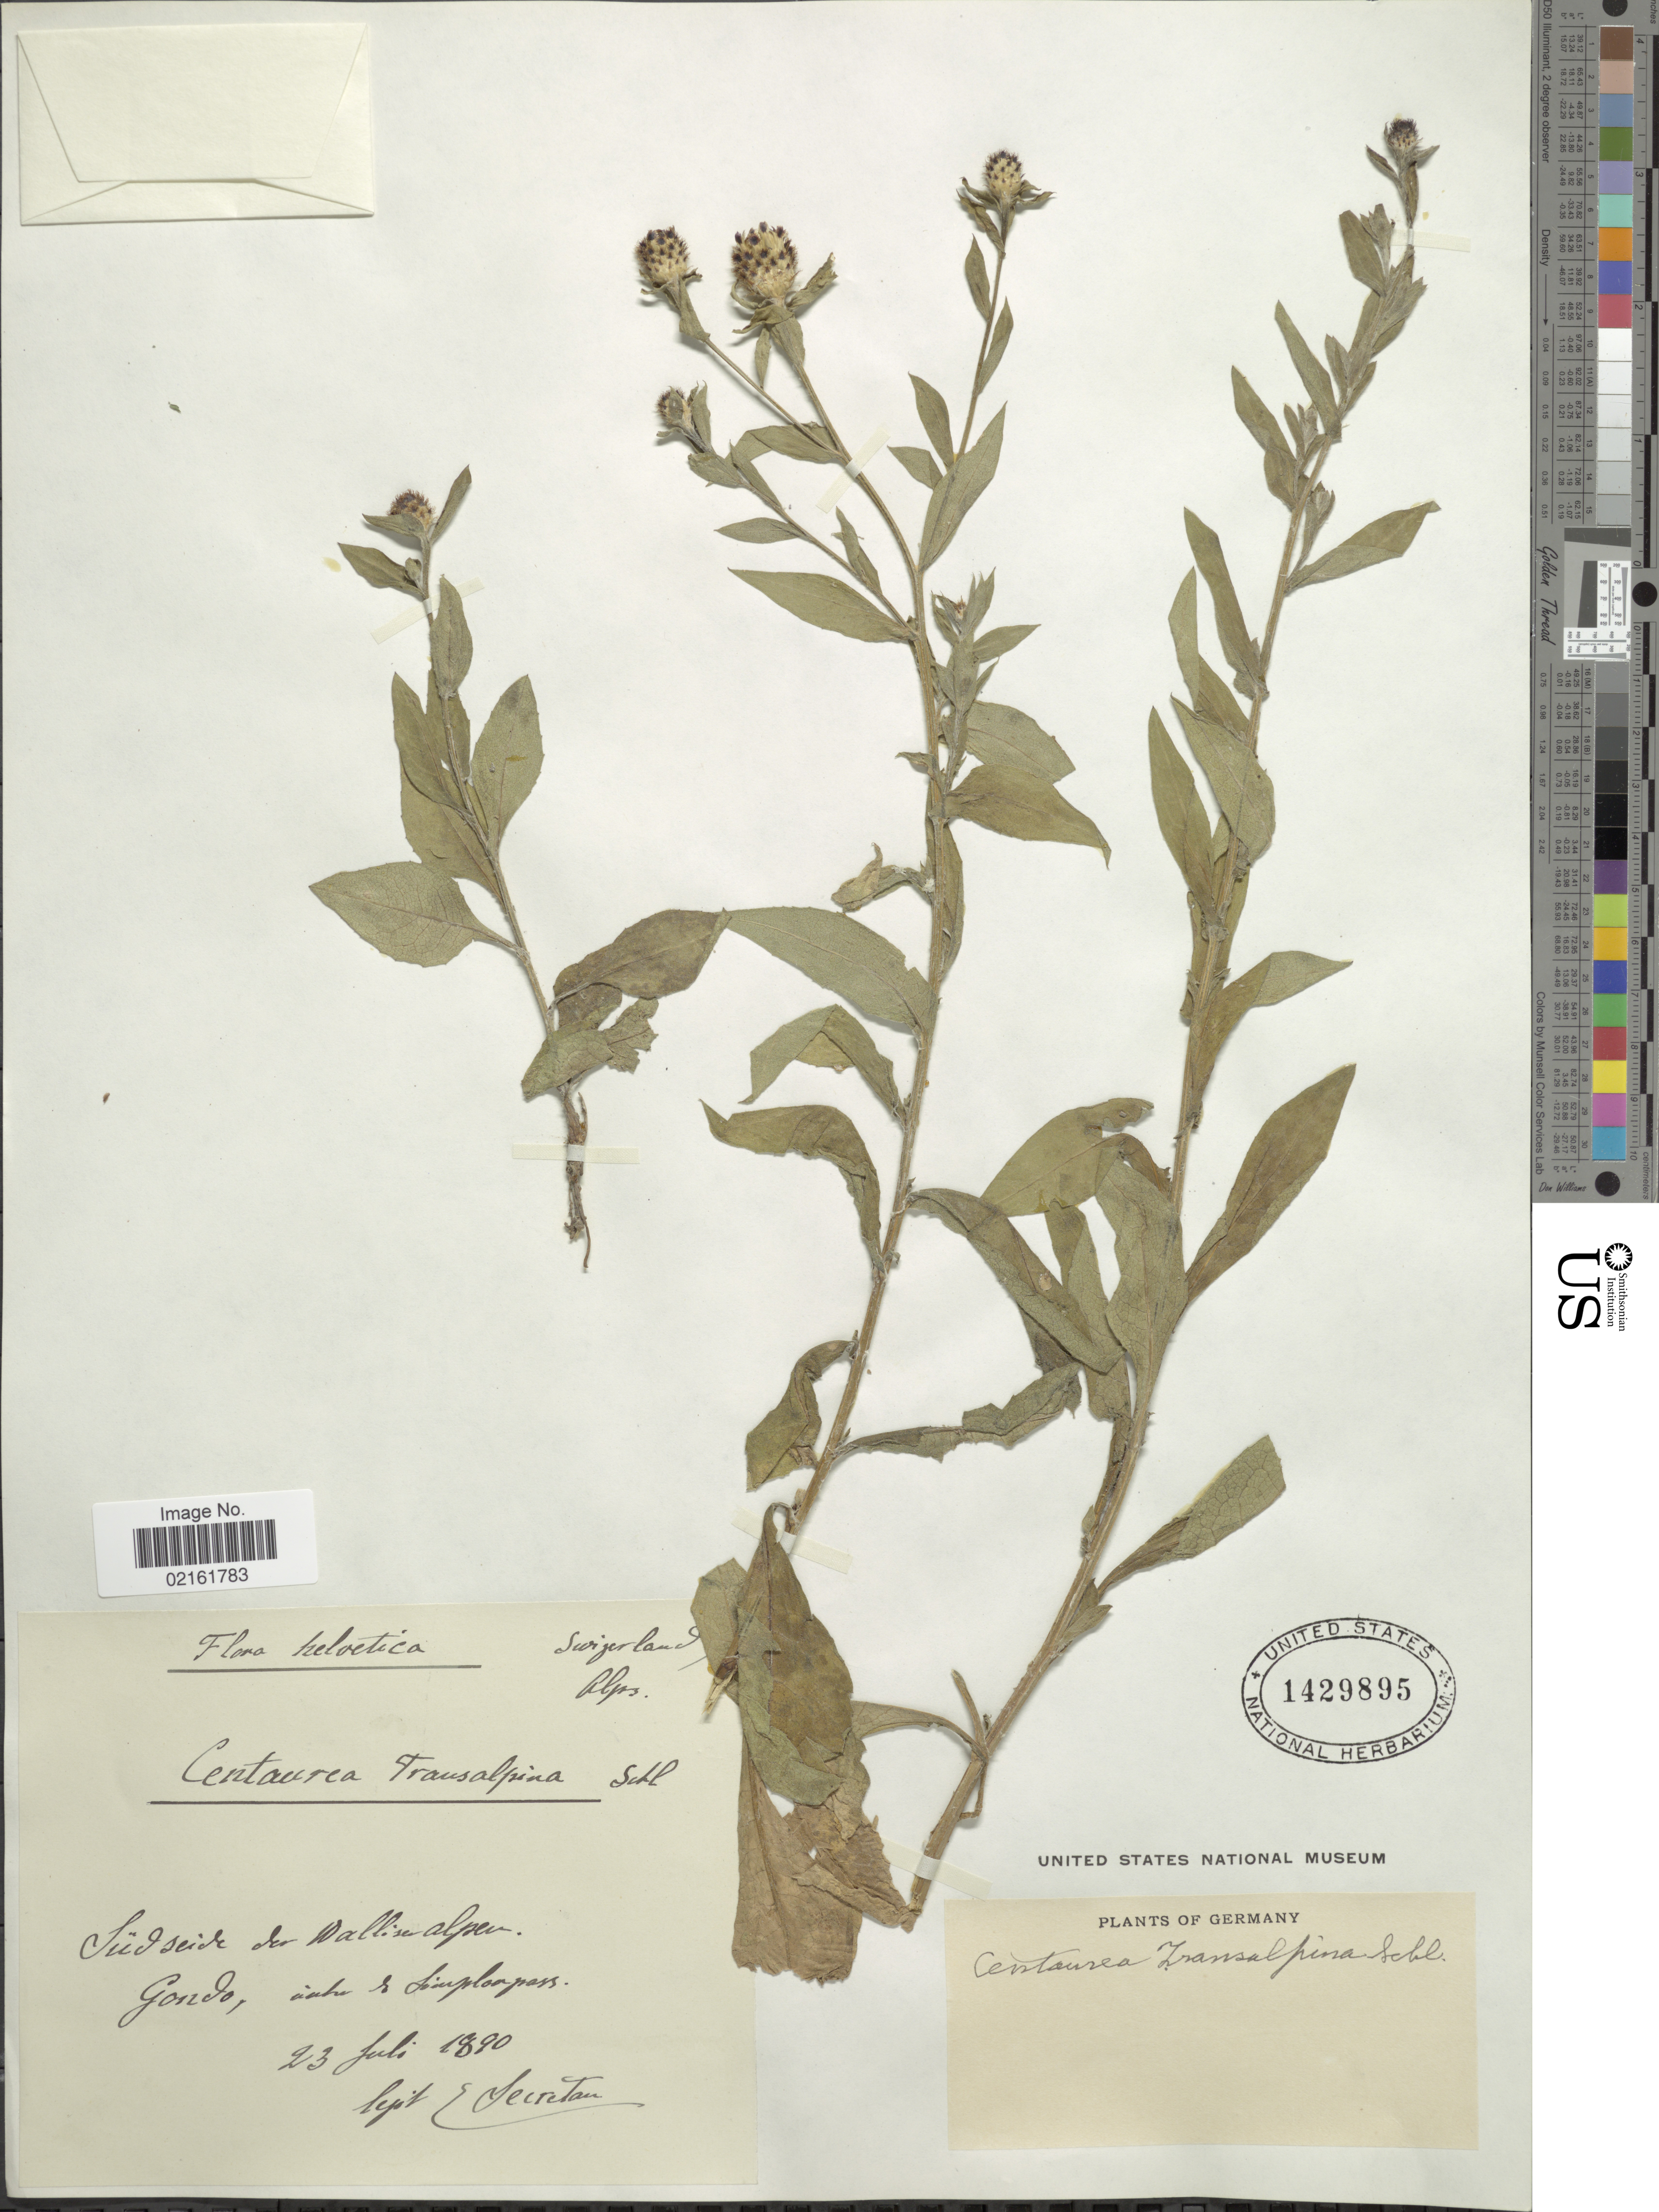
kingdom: Plantae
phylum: Tracheophyta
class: Magnoliopsida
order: Asterales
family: Asteraceae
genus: Centaurea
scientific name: Centaurea nigrescens subsp. transalpina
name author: (Schleich. ex DC.) Nyman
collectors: E. Secretan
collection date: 1890-07-23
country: Germany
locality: Sudseidr der Walliseralpen Gondo, [illegible text]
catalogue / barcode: US 1429895